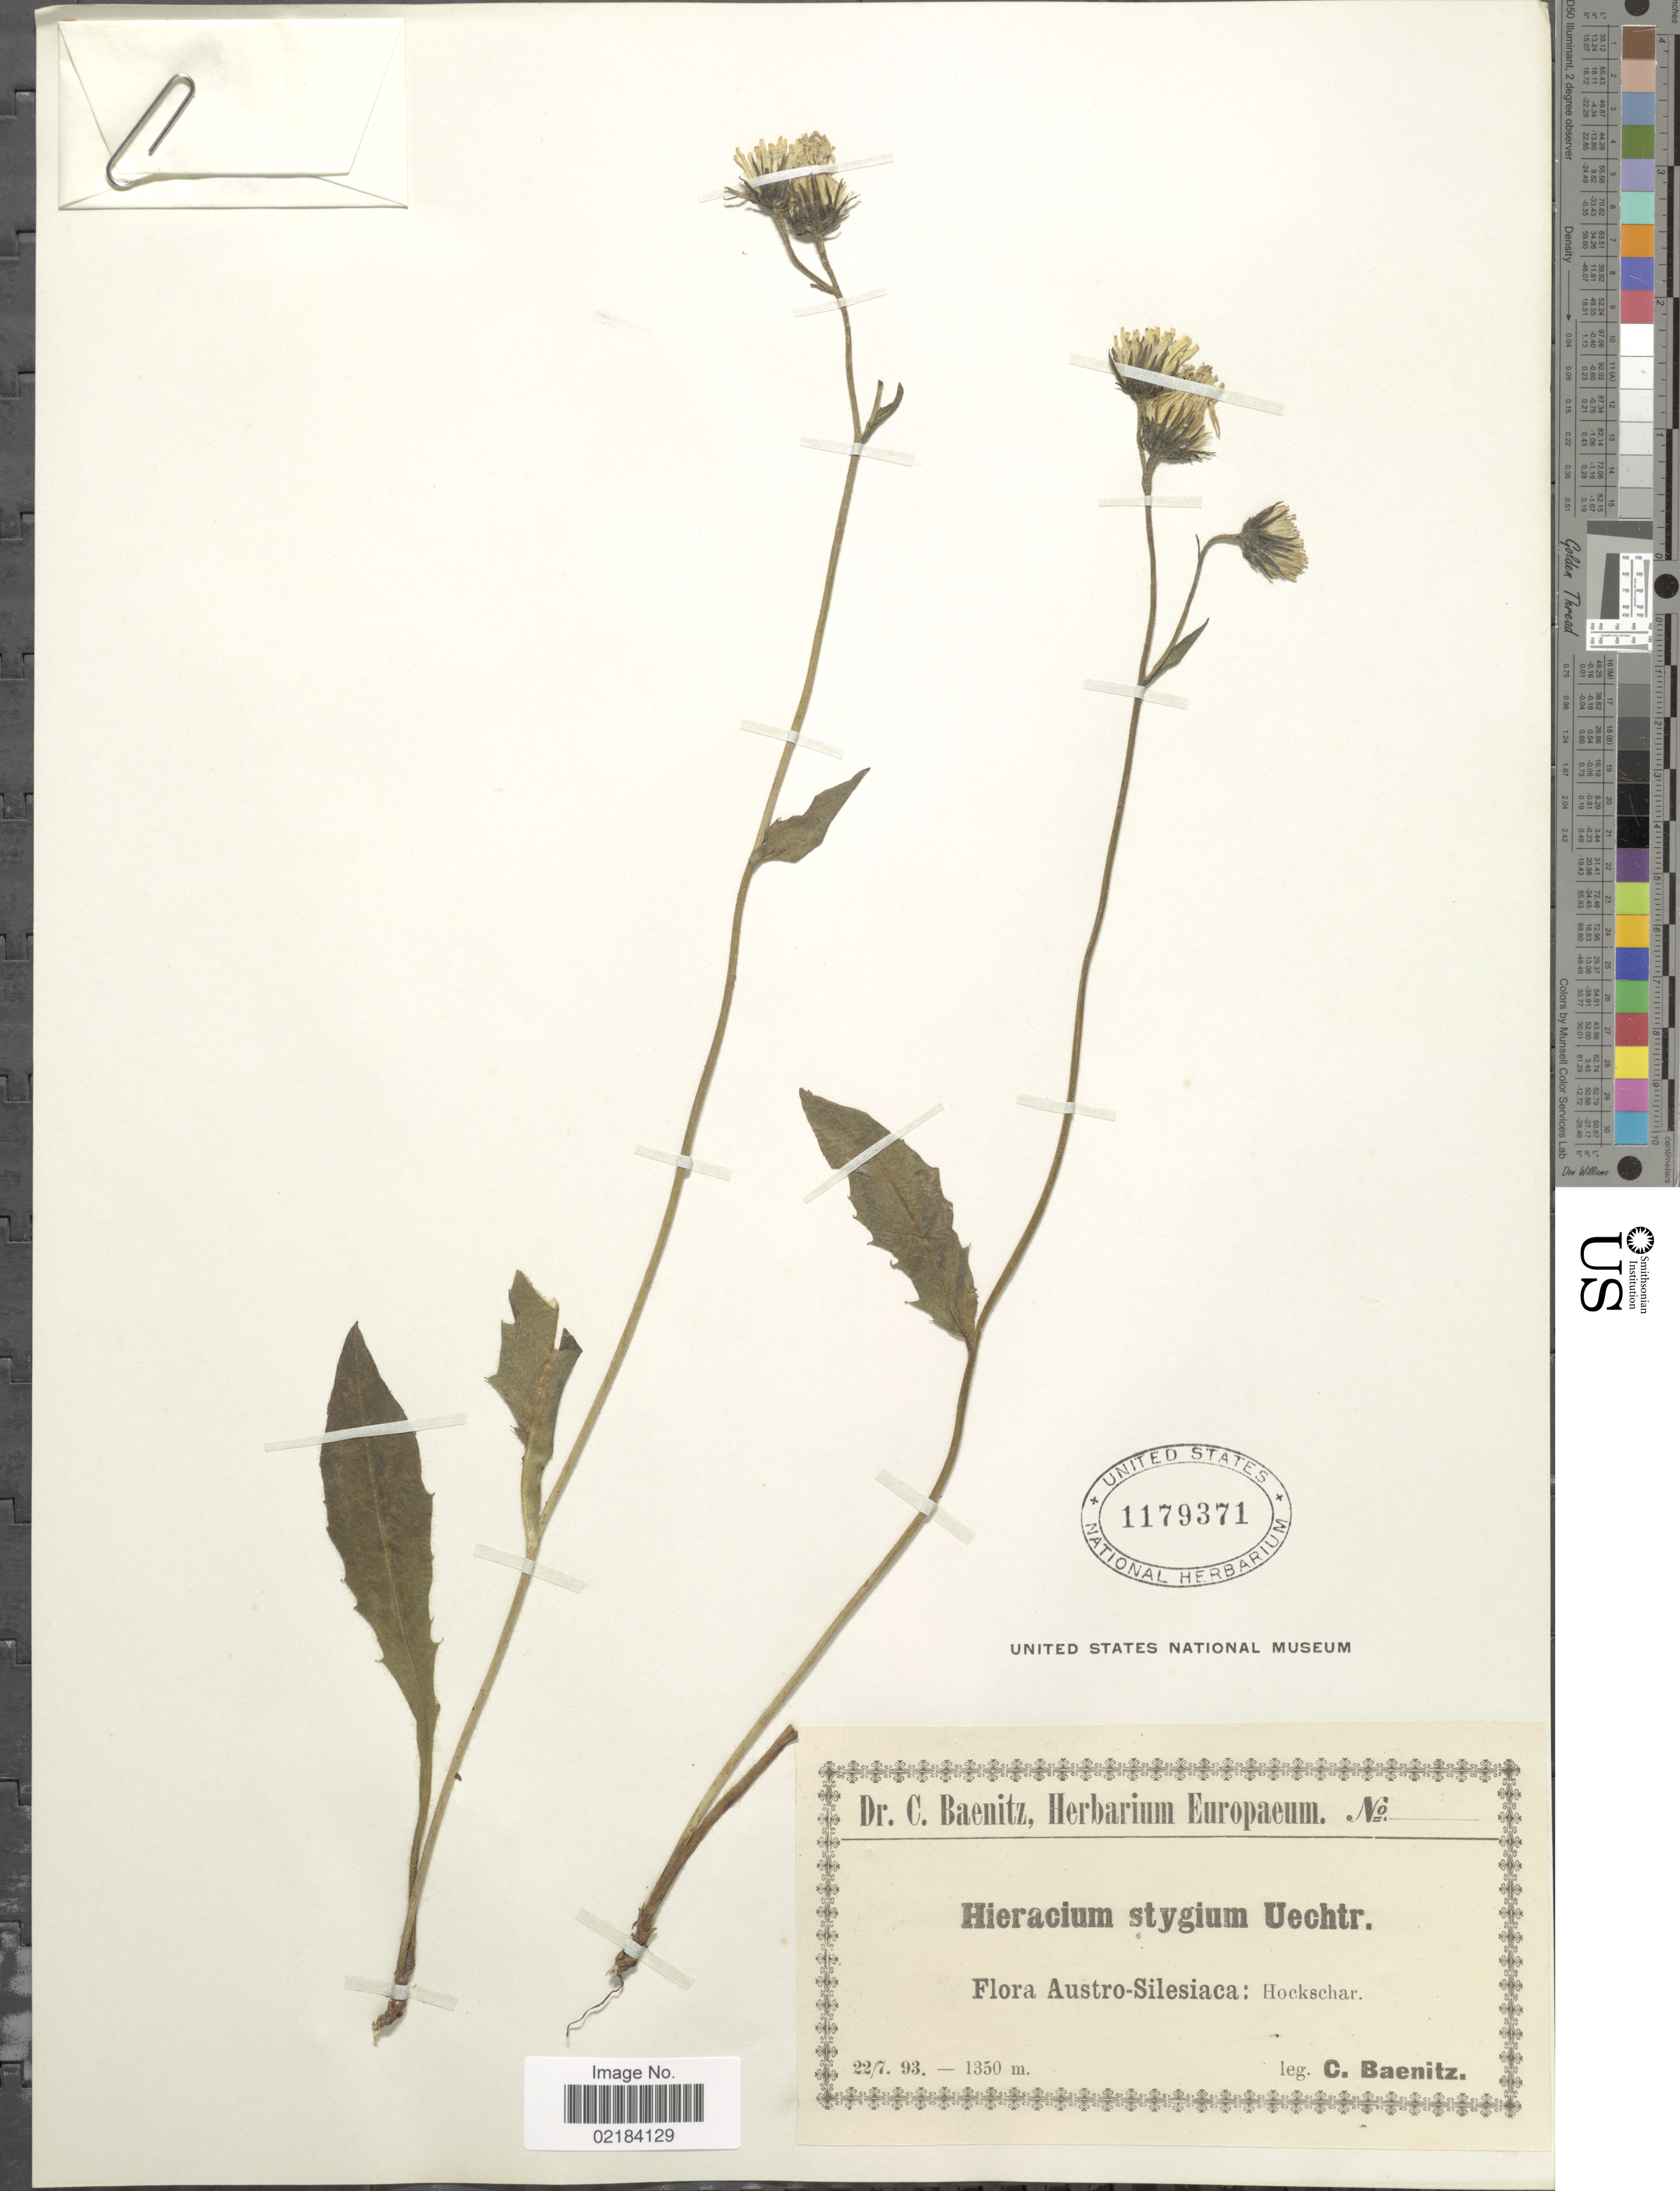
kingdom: Plantae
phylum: Tracheophyta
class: Magnoliopsida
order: Asterales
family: Asteraceae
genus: Hieracium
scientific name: Hieracium chlorocephalum subsp. stygium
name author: (R. Uechtr.) Zahn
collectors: C. G. Baenitz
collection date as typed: Transcribed d/m/y: 22/7/93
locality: Austro-Silesiaca: Hockshar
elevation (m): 1350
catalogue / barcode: US 1179371